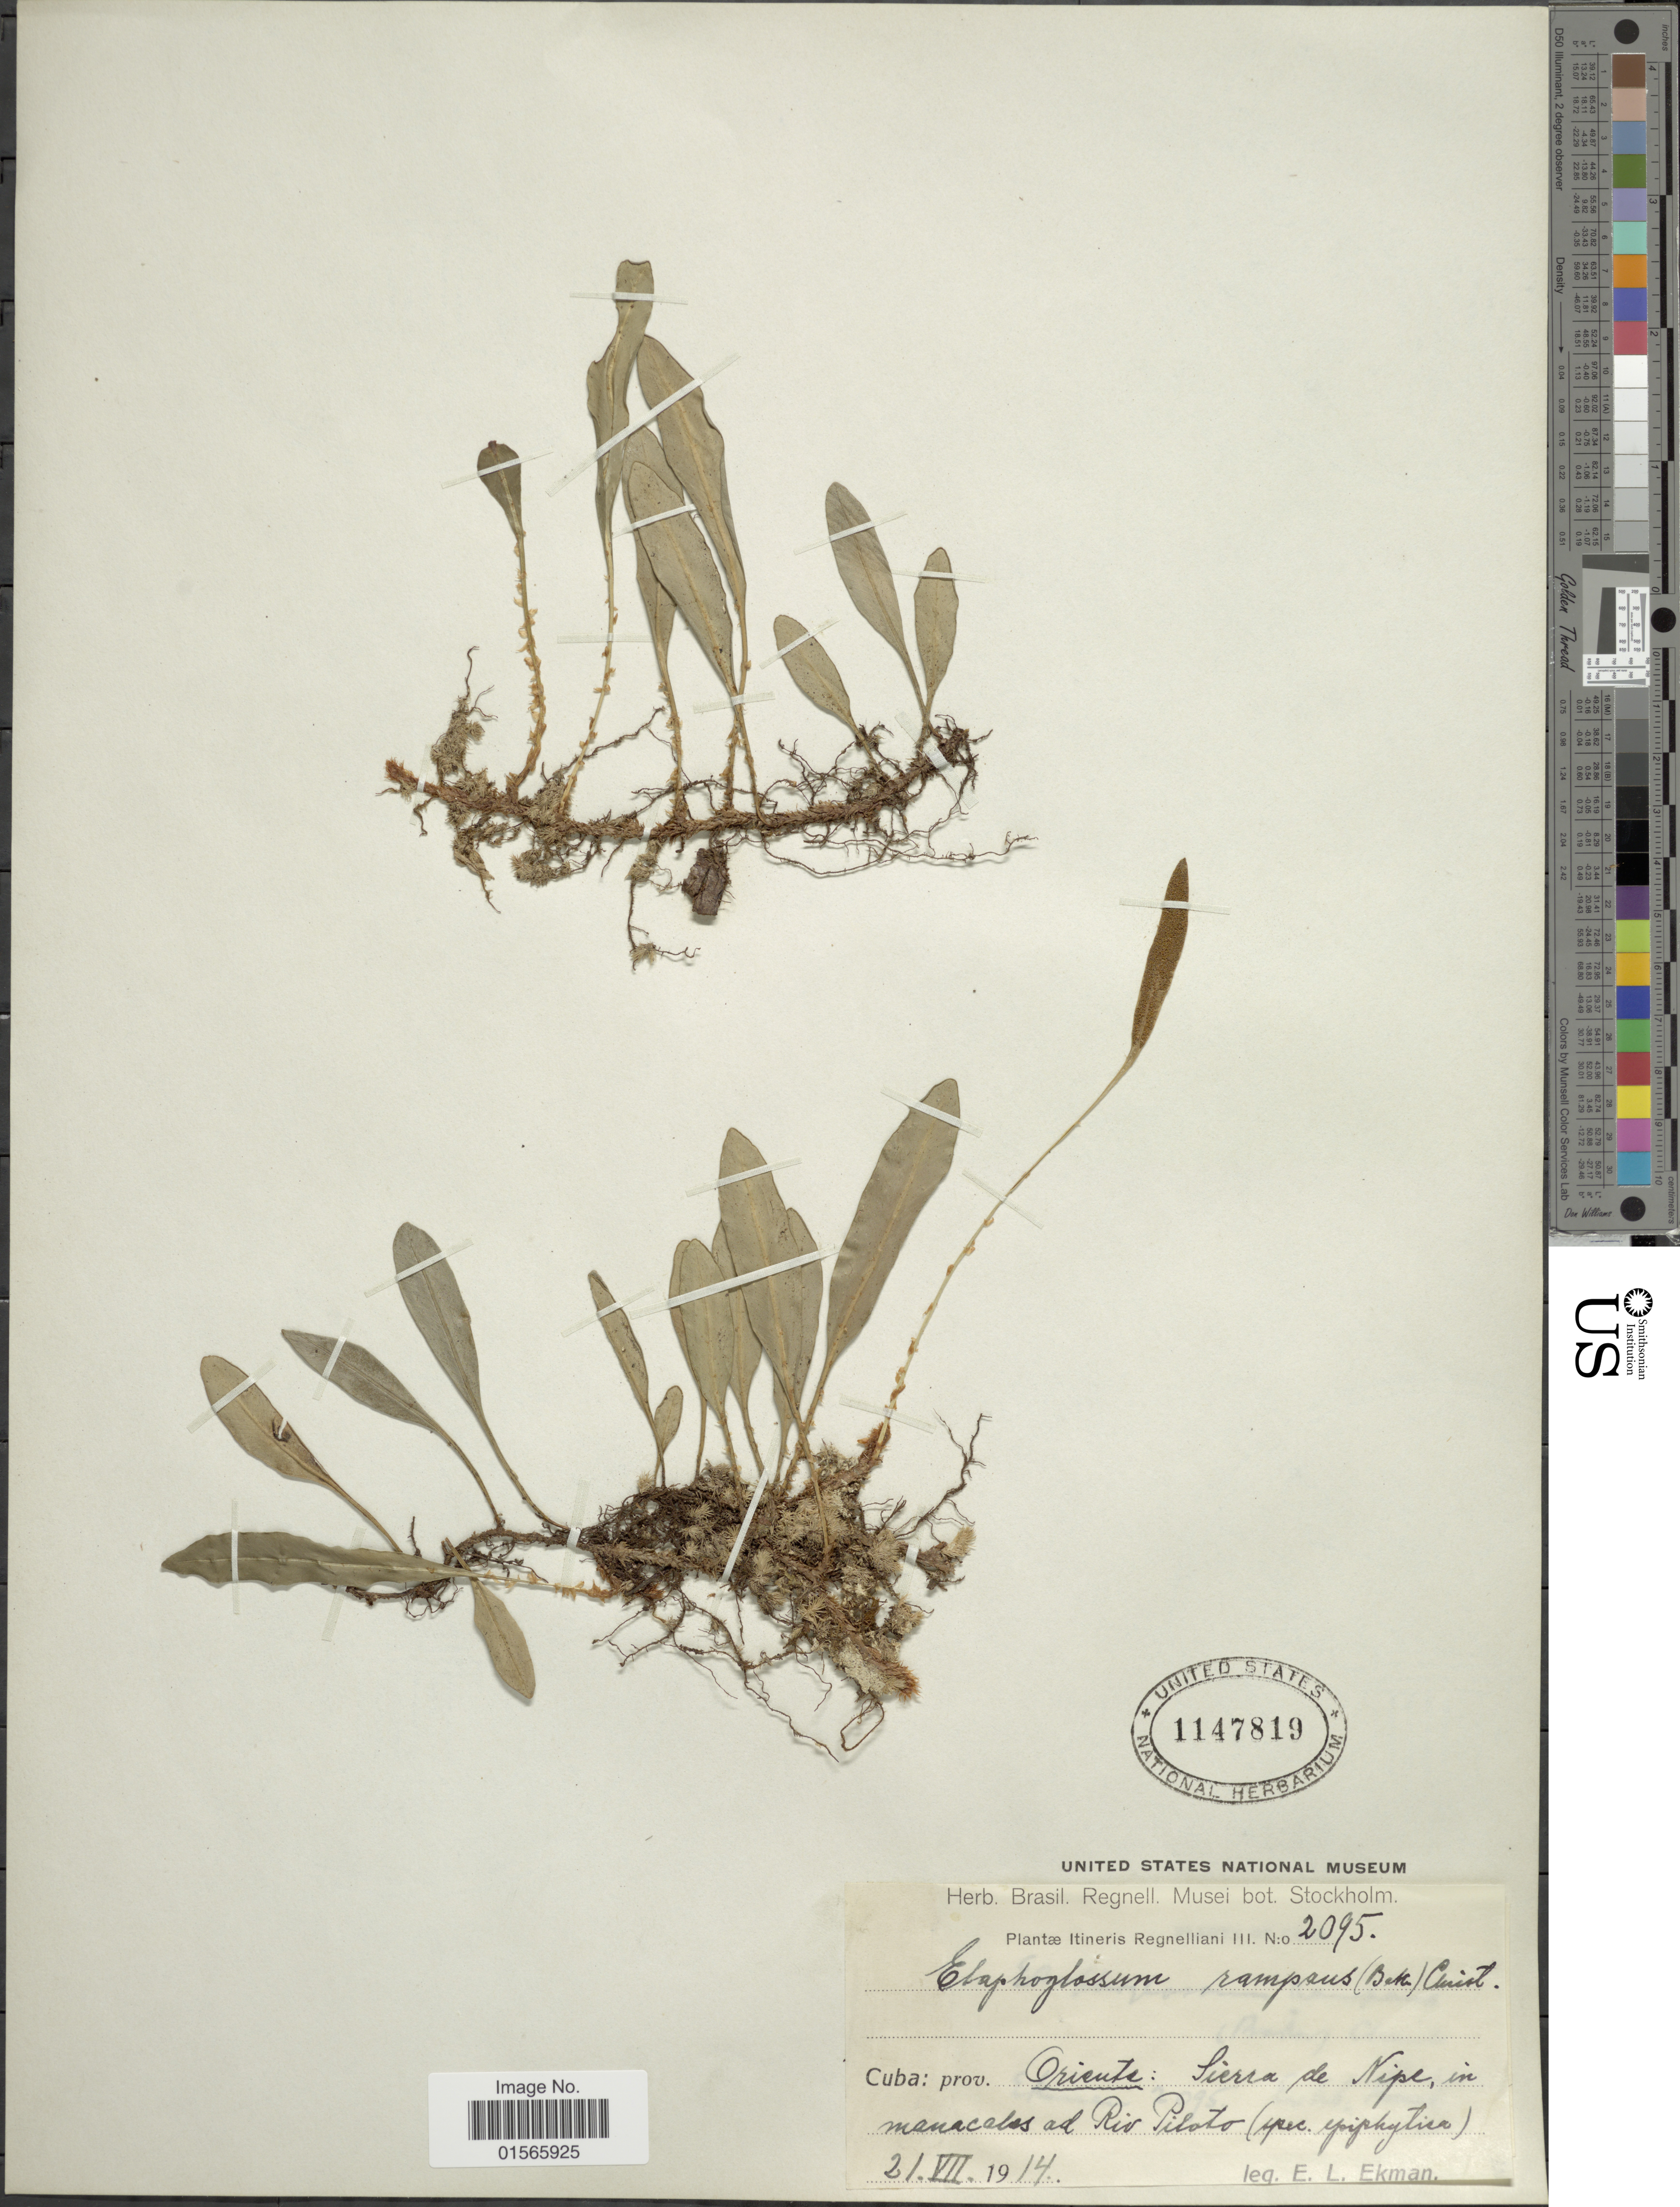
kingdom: Plantae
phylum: Tracheophyta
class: Polypodiopsida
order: Polypodiales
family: Dryopteridaceae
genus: Elaphoglossum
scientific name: Elaphoglossum revolutum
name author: (Liebm.) T. Moore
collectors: E. L. Ekman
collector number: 2095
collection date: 1914-07-21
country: Cuba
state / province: Oriente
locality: Sierr de Nipe, in manacalos ad riv Pilato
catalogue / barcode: US 1147819